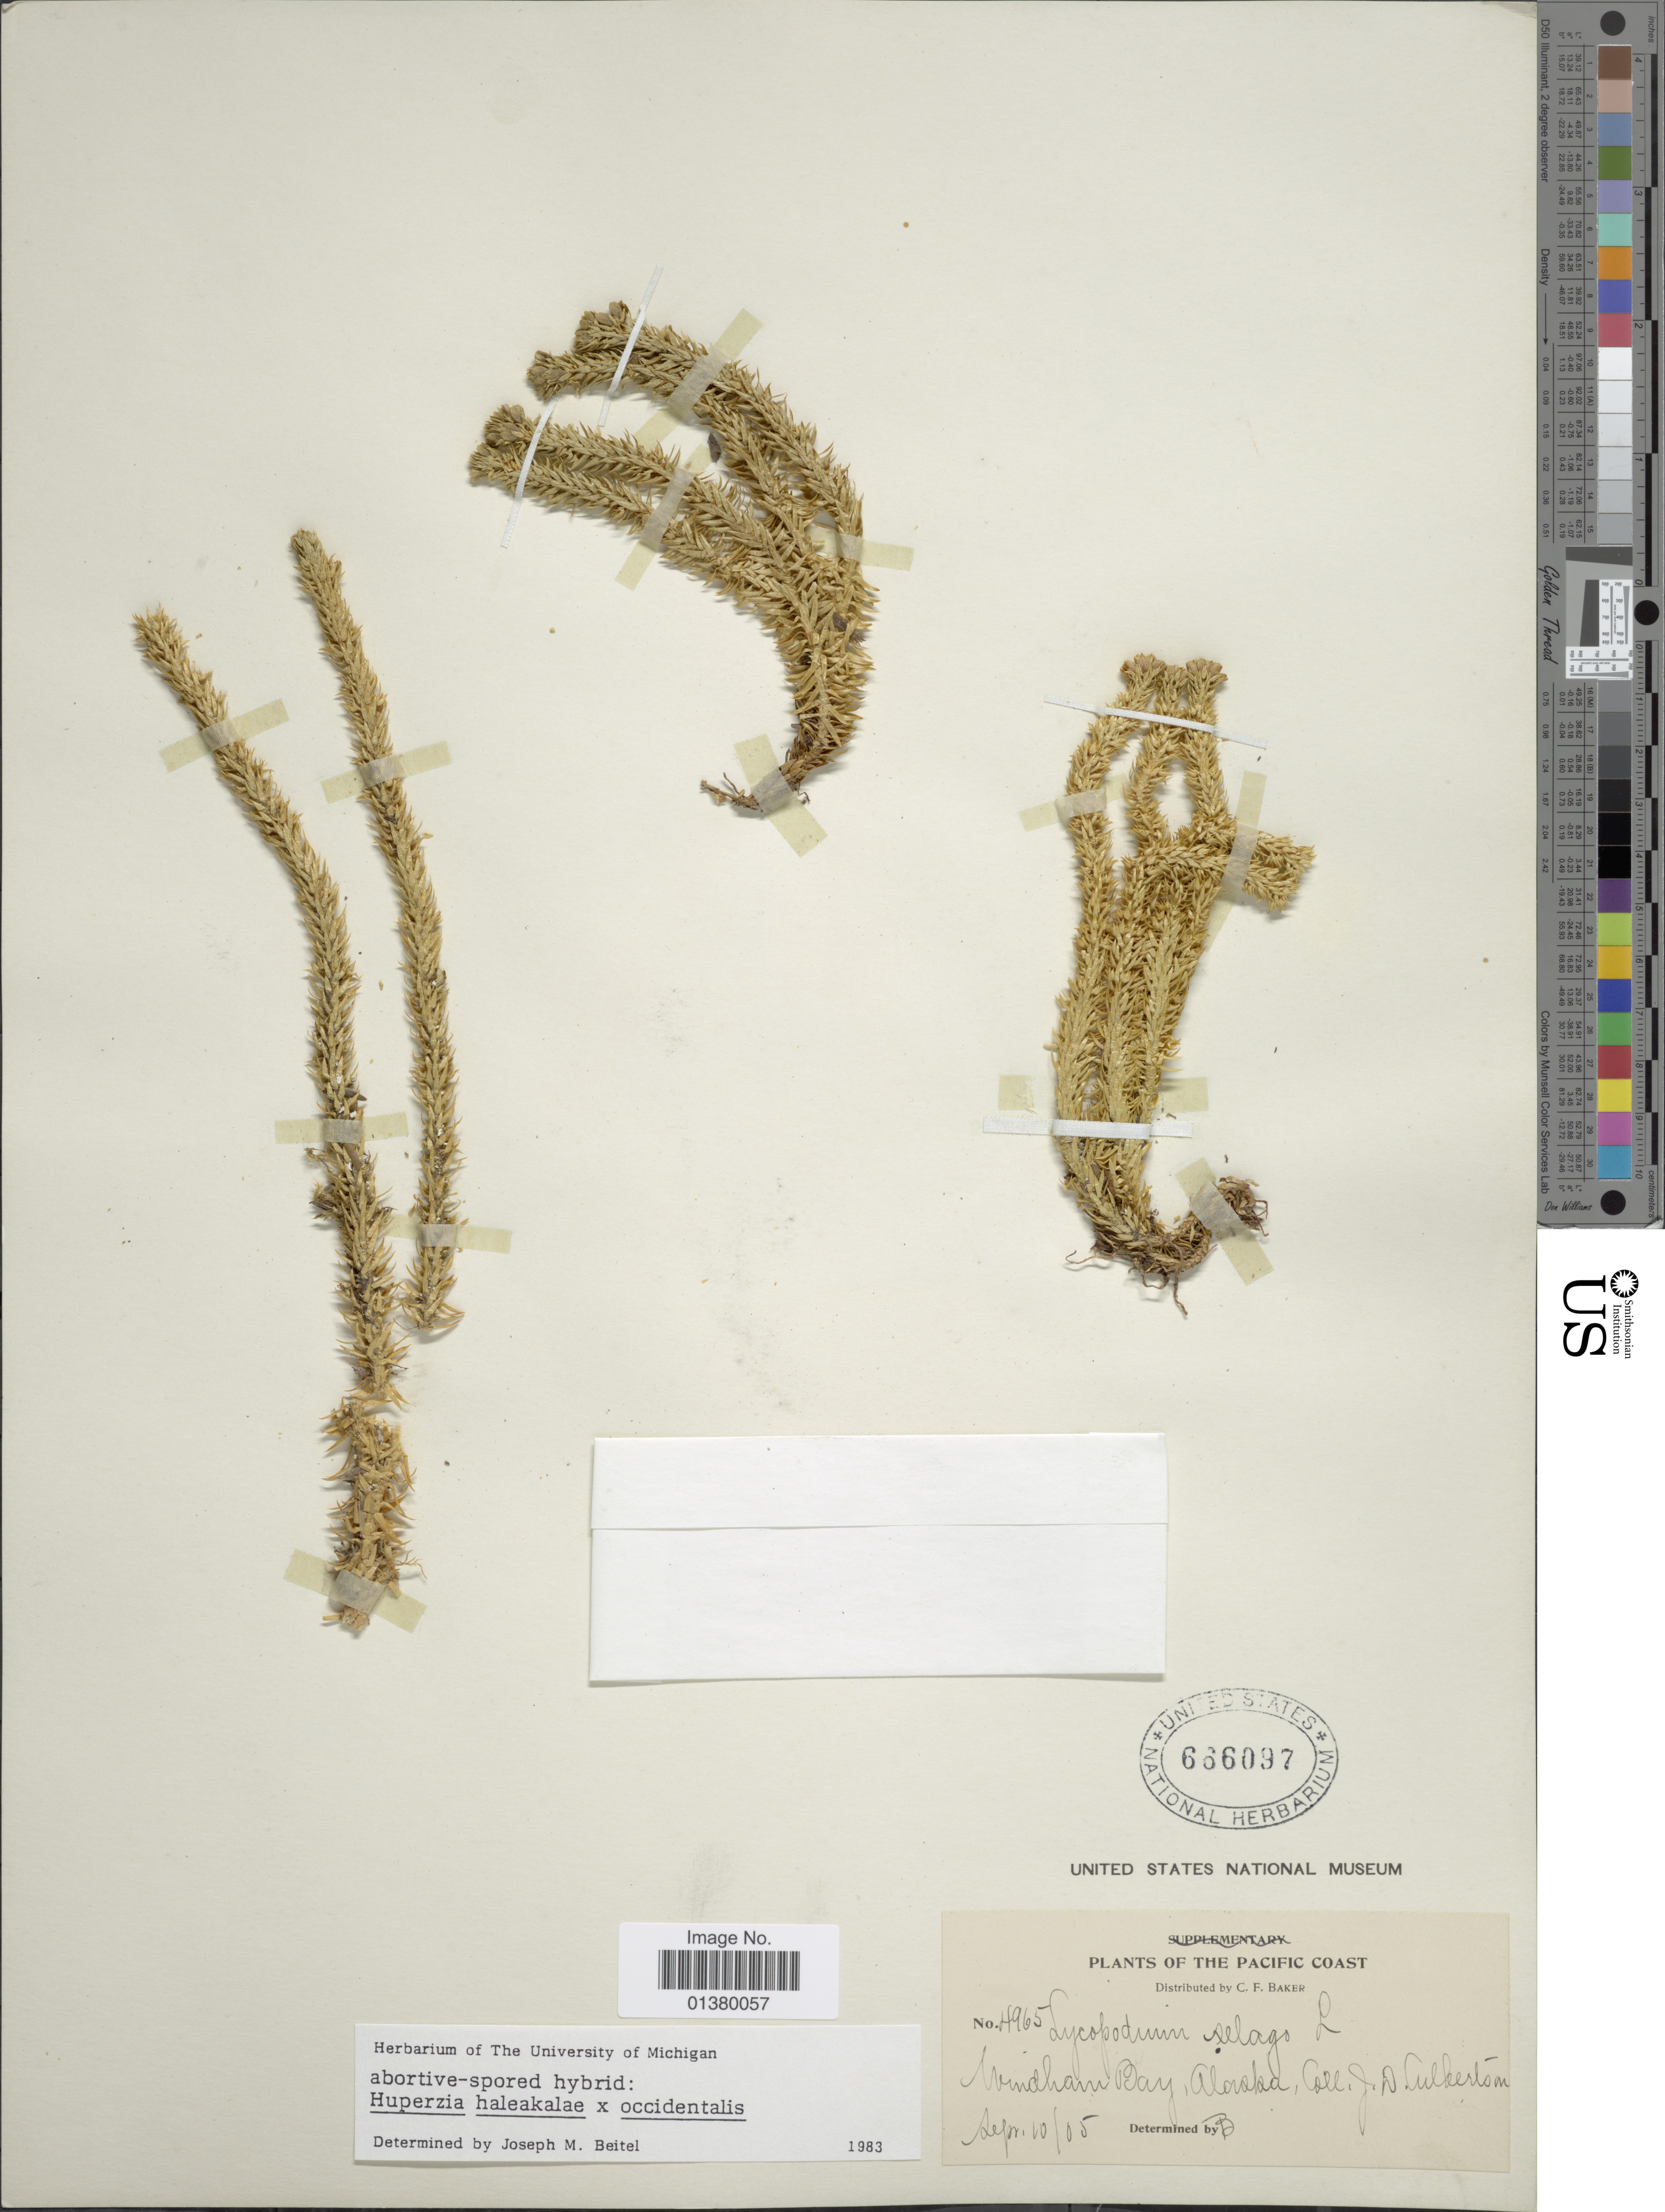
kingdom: Plantae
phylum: Tracheophyta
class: Lycopodiopsida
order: Lycopodiales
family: Lycopodiaceae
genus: Huperzia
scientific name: Huperzia haleakalae x H. occidentalis (Clute) Kartesz & Gandhi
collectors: J. Culbertson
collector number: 4965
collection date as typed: Transcribed d/m/y: 10/9/5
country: United States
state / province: Alaska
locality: Pacific coast, Windham Bay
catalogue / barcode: US 666097